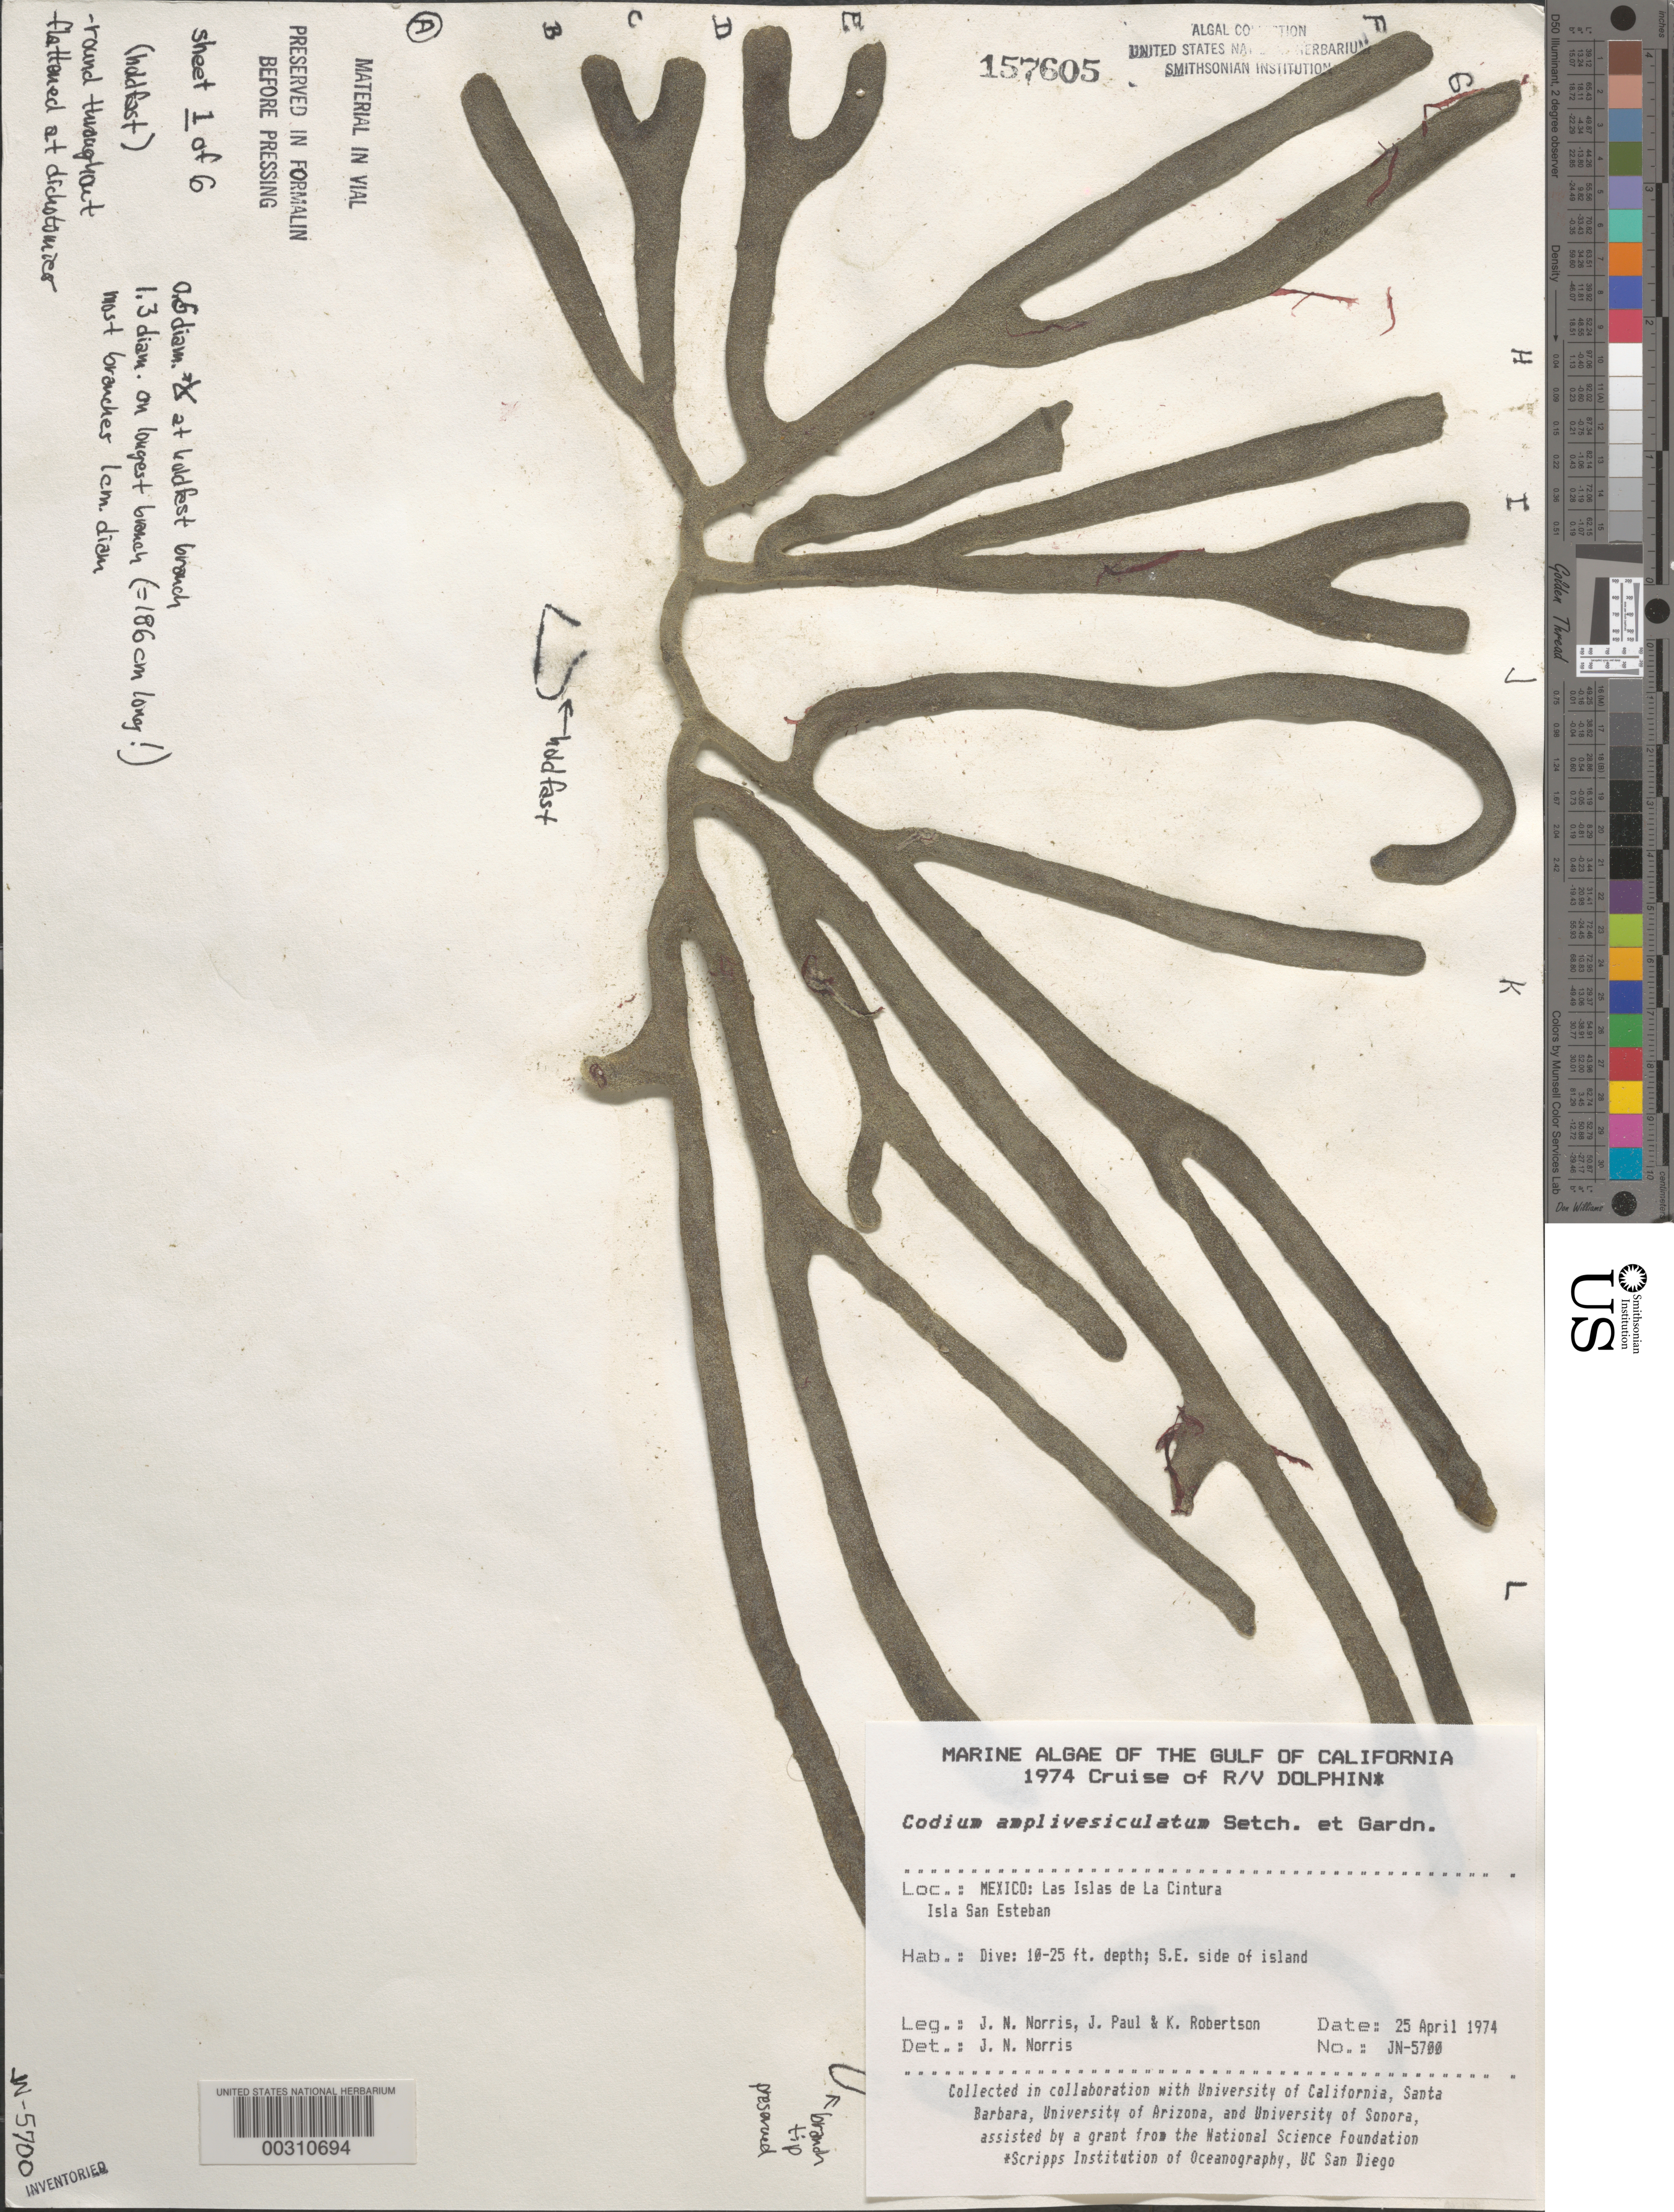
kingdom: Plantae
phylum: Chlorophyta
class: Ulvophyceae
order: Bryopsidales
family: Codiaceae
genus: Codium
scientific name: Codium amplivesiculatum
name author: Setch. & N.L. Gardner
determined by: Norris, James N.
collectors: J. N. Norris, J. Paul & K. Robertson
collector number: JN-5700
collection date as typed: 25 Apr 1974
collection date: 1974-04-25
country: Mexico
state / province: Baja California Norte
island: Isla San Esteban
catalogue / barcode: US 157605